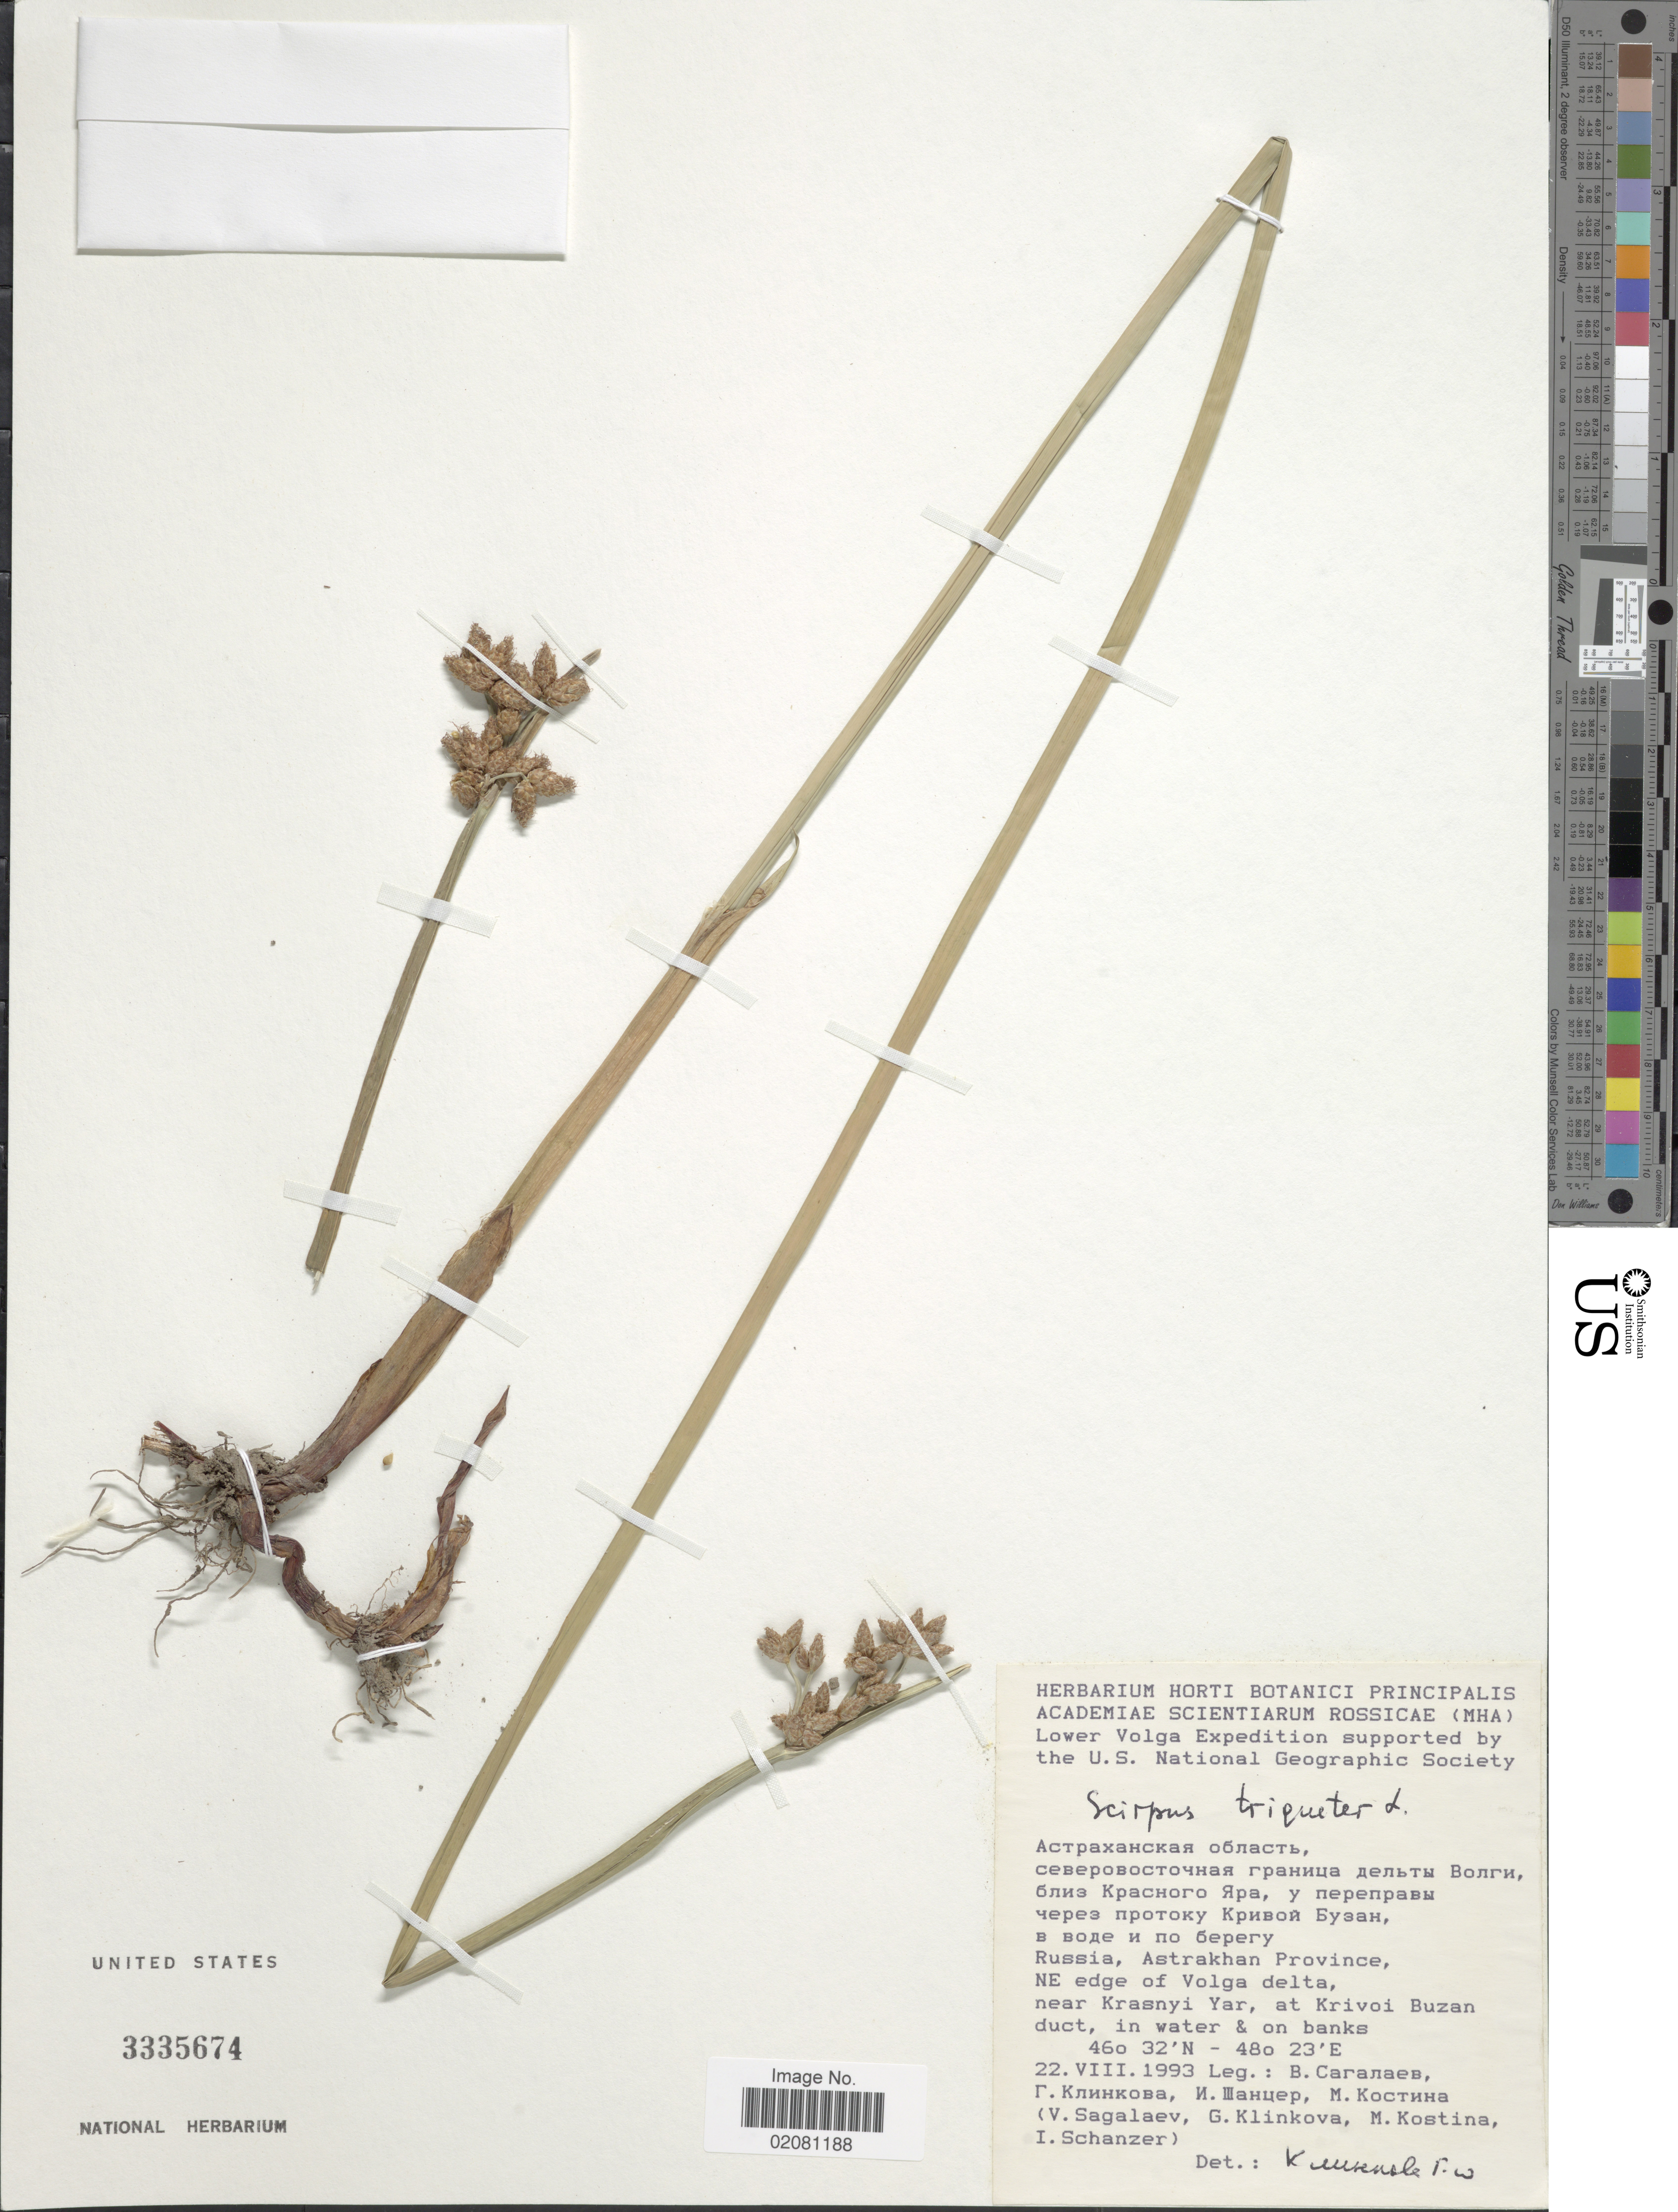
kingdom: Plantae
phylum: Tracheophyta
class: Liliopsida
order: Poales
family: Cyperaceae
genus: Schoenoplectus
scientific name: Schoenoplectus triqueter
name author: (L.) Palla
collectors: V. Sagalaev, G. Klinkova, M. Kostina & I. Schanzer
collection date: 1993-08-22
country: Russian Federation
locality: Astrakhan Province, NE edge of Krasnyi Yar, at Krivoi Buzan duct, in water & on banks.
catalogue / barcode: US 3335674